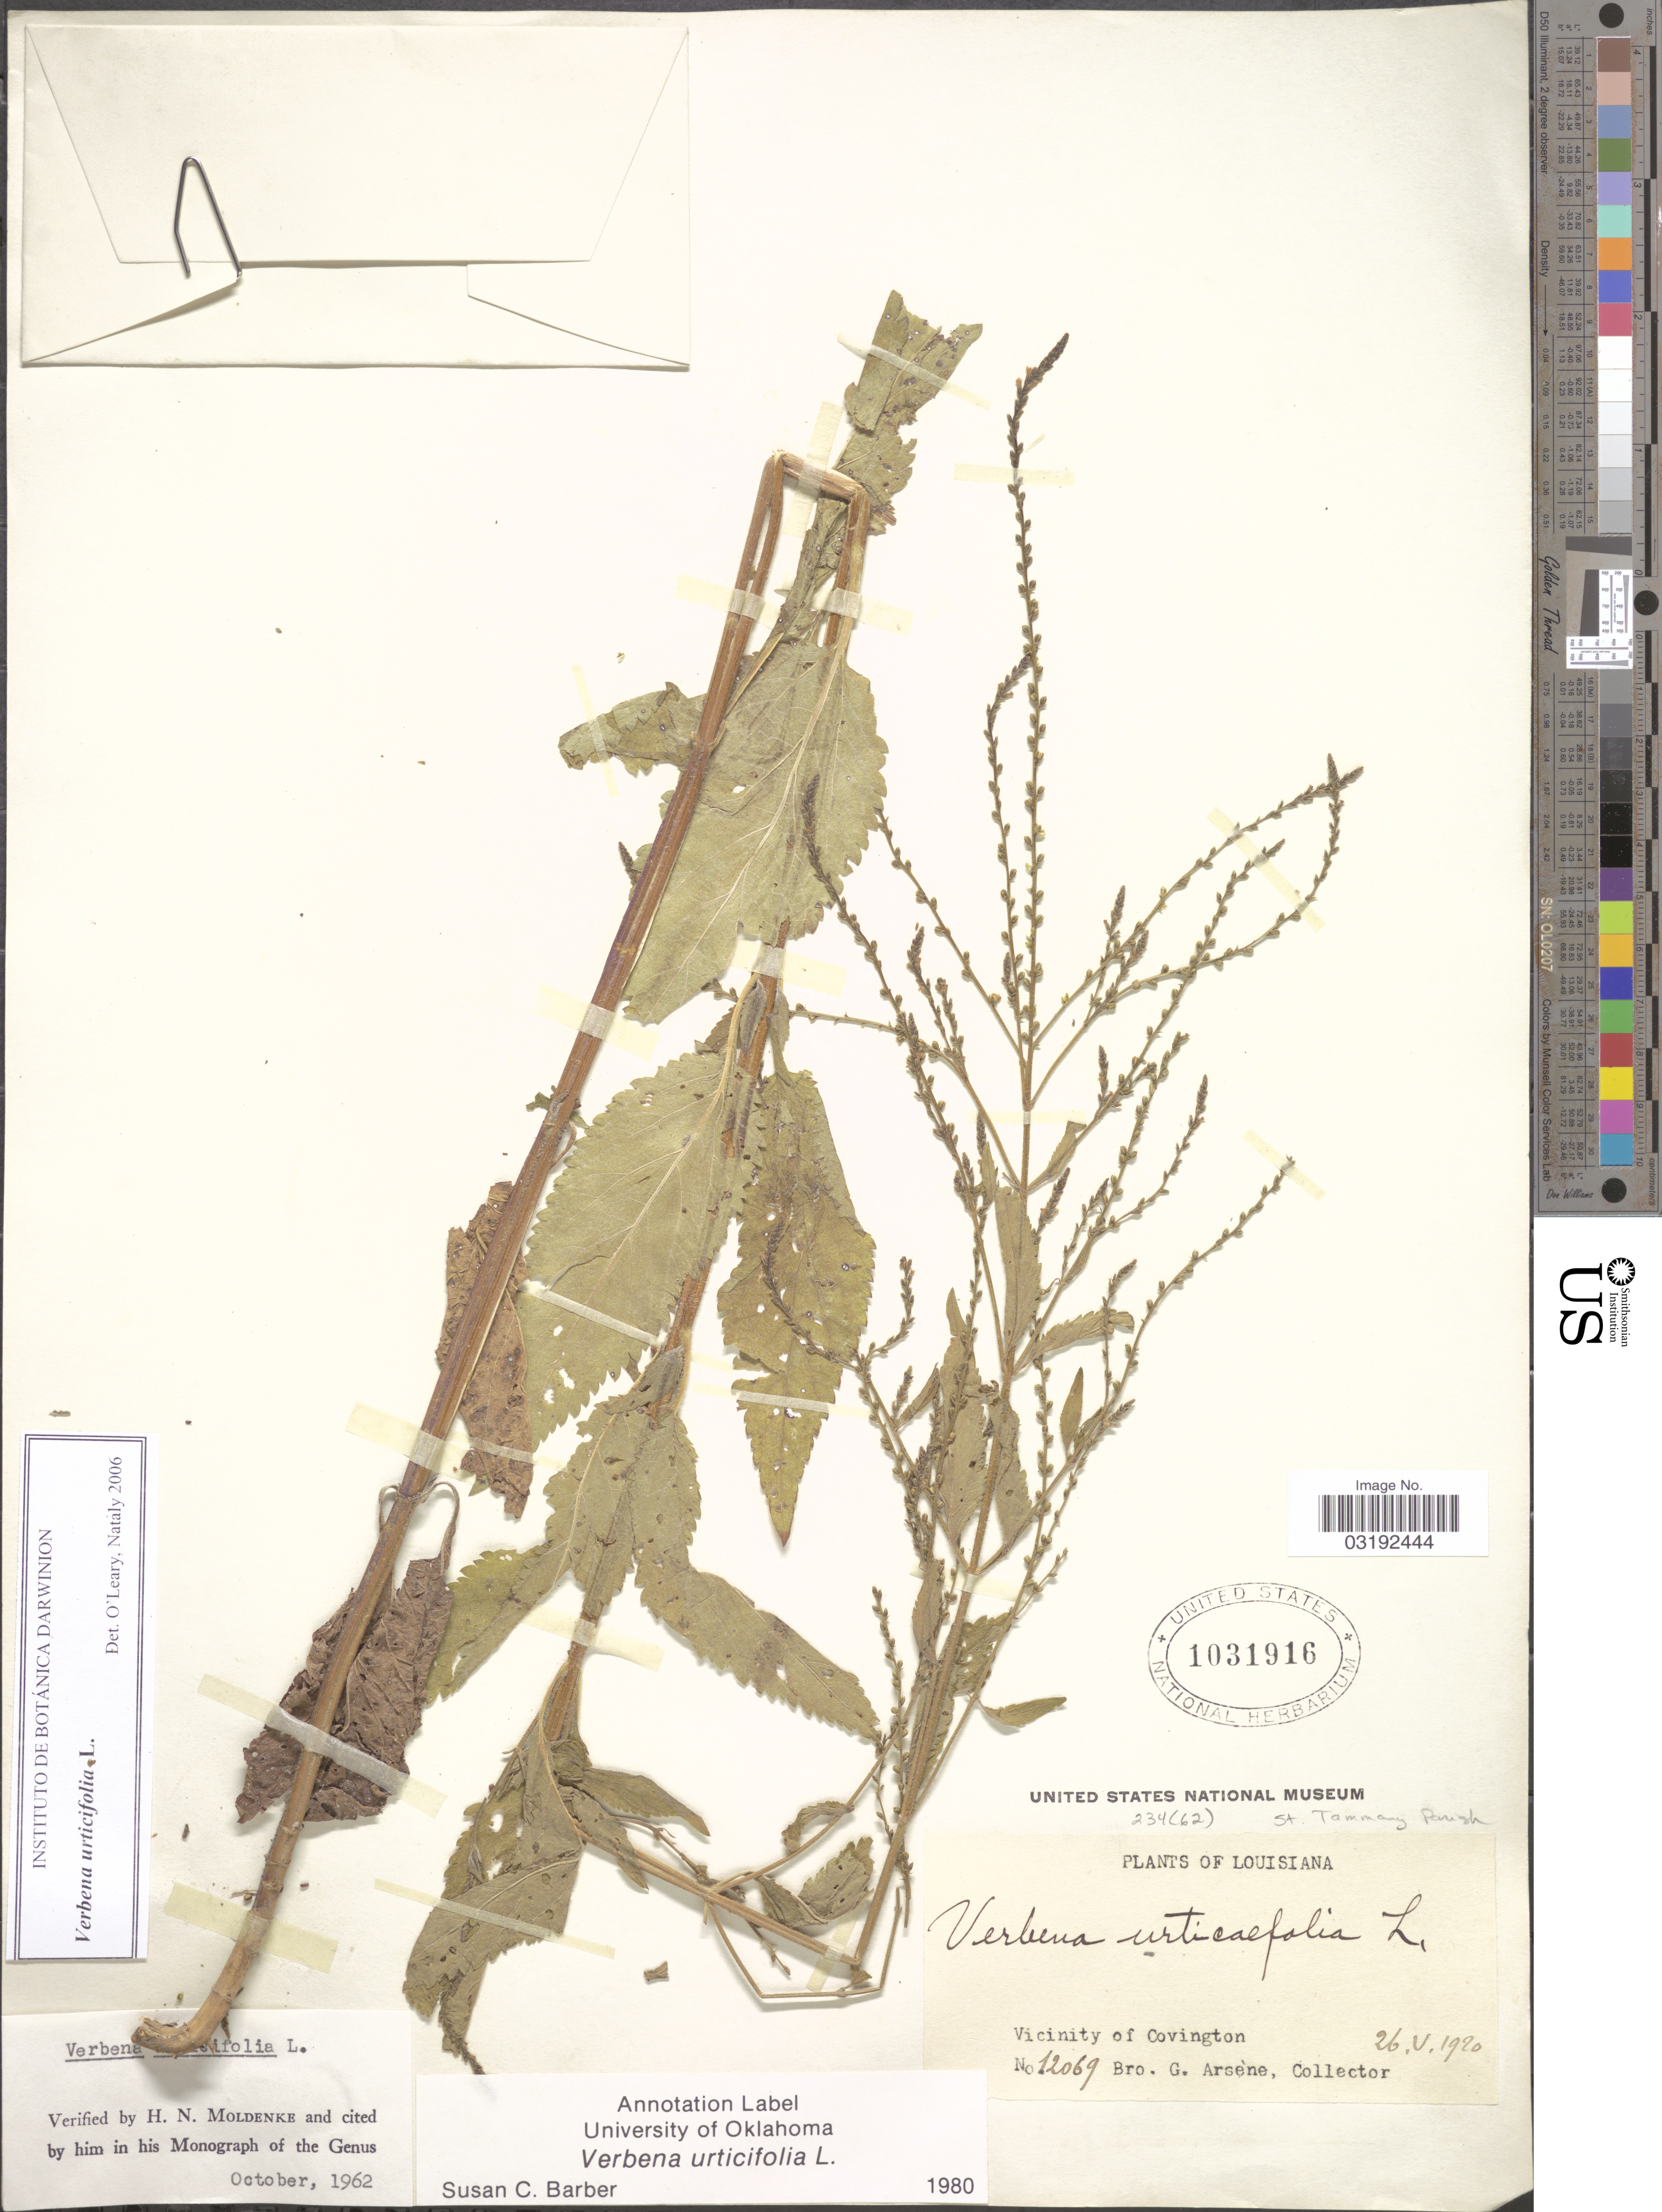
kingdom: Plantae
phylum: Tracheophyta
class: Magnoliopsida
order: Lamiales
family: Verbenaceae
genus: Verbena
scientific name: Verbena urticifolia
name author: L.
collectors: Bro. G. Arsène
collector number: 12069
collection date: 1920-05-26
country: United States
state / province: Louisiana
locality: Vicinity of Covington, St. Tammany Parish.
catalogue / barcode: US 1031916